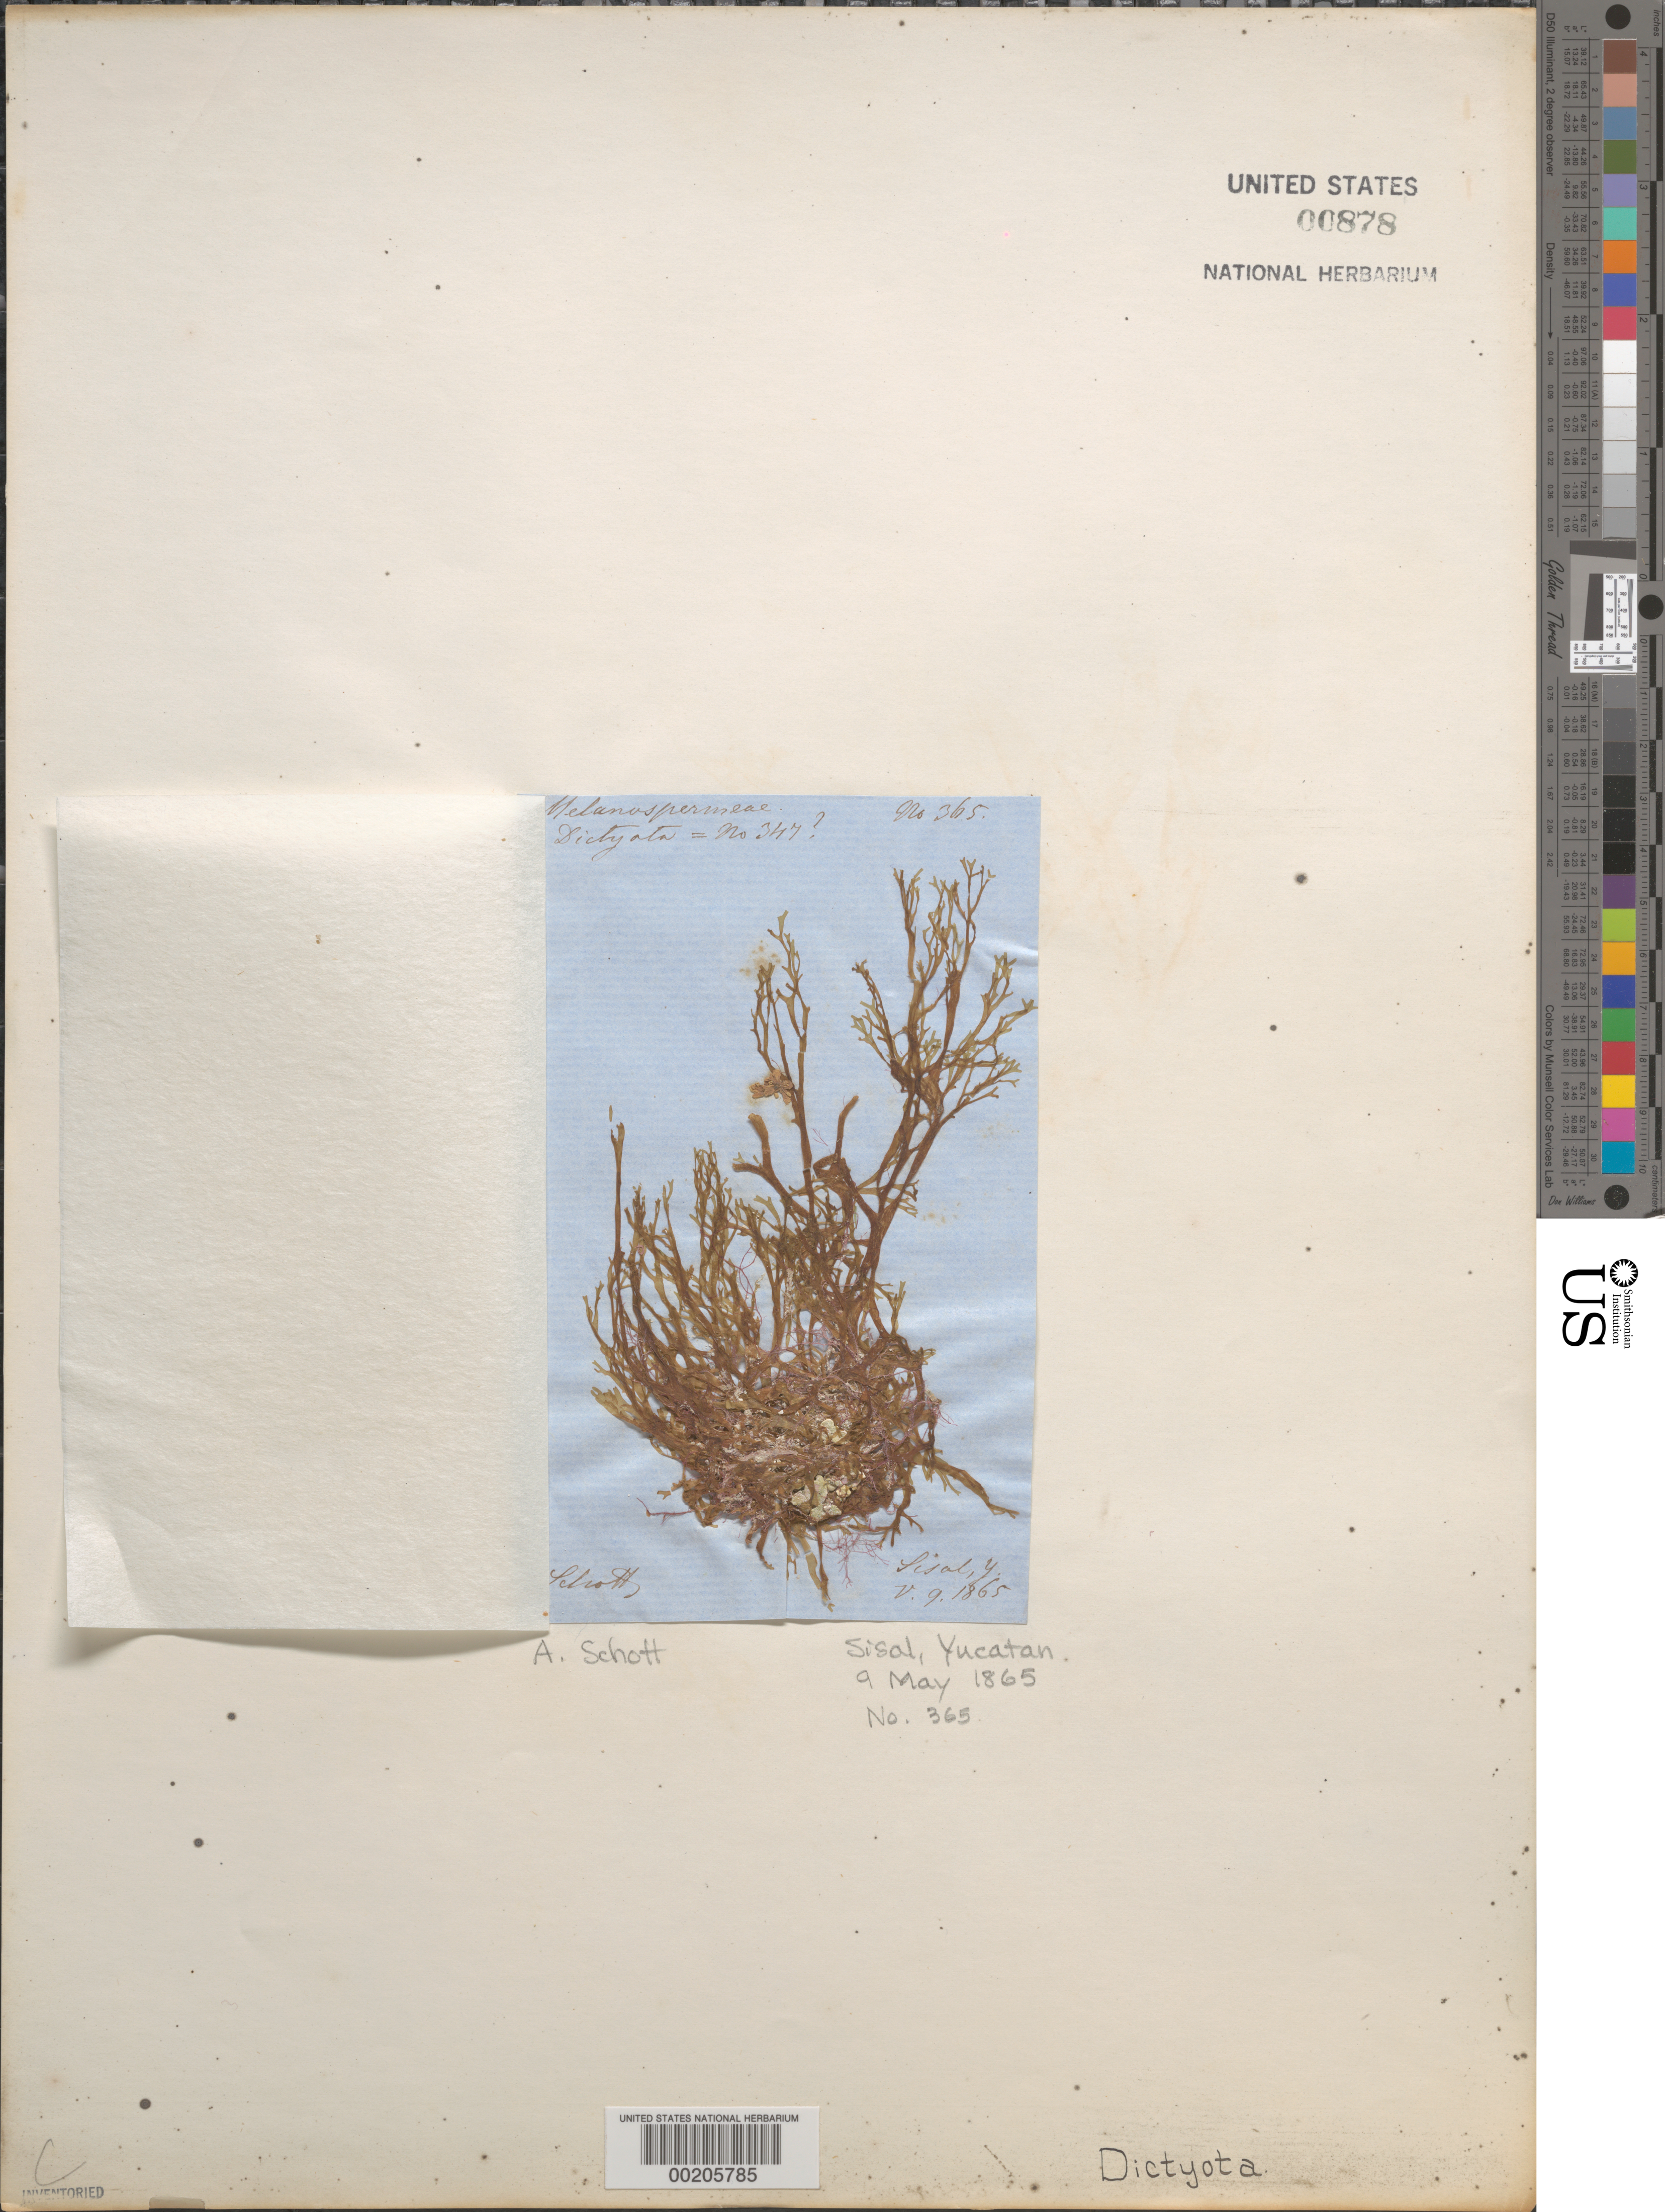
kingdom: Chromista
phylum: Ochrophyta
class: Phaeophyceae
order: Dictyotales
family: Dictyotaceae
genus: Dictyota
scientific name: Dictyota sp.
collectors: A. C. V. Schott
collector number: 365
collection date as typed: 09 May 1865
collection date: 1865-05-09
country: Mexico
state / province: Yucatan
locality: Sisal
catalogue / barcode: US 878